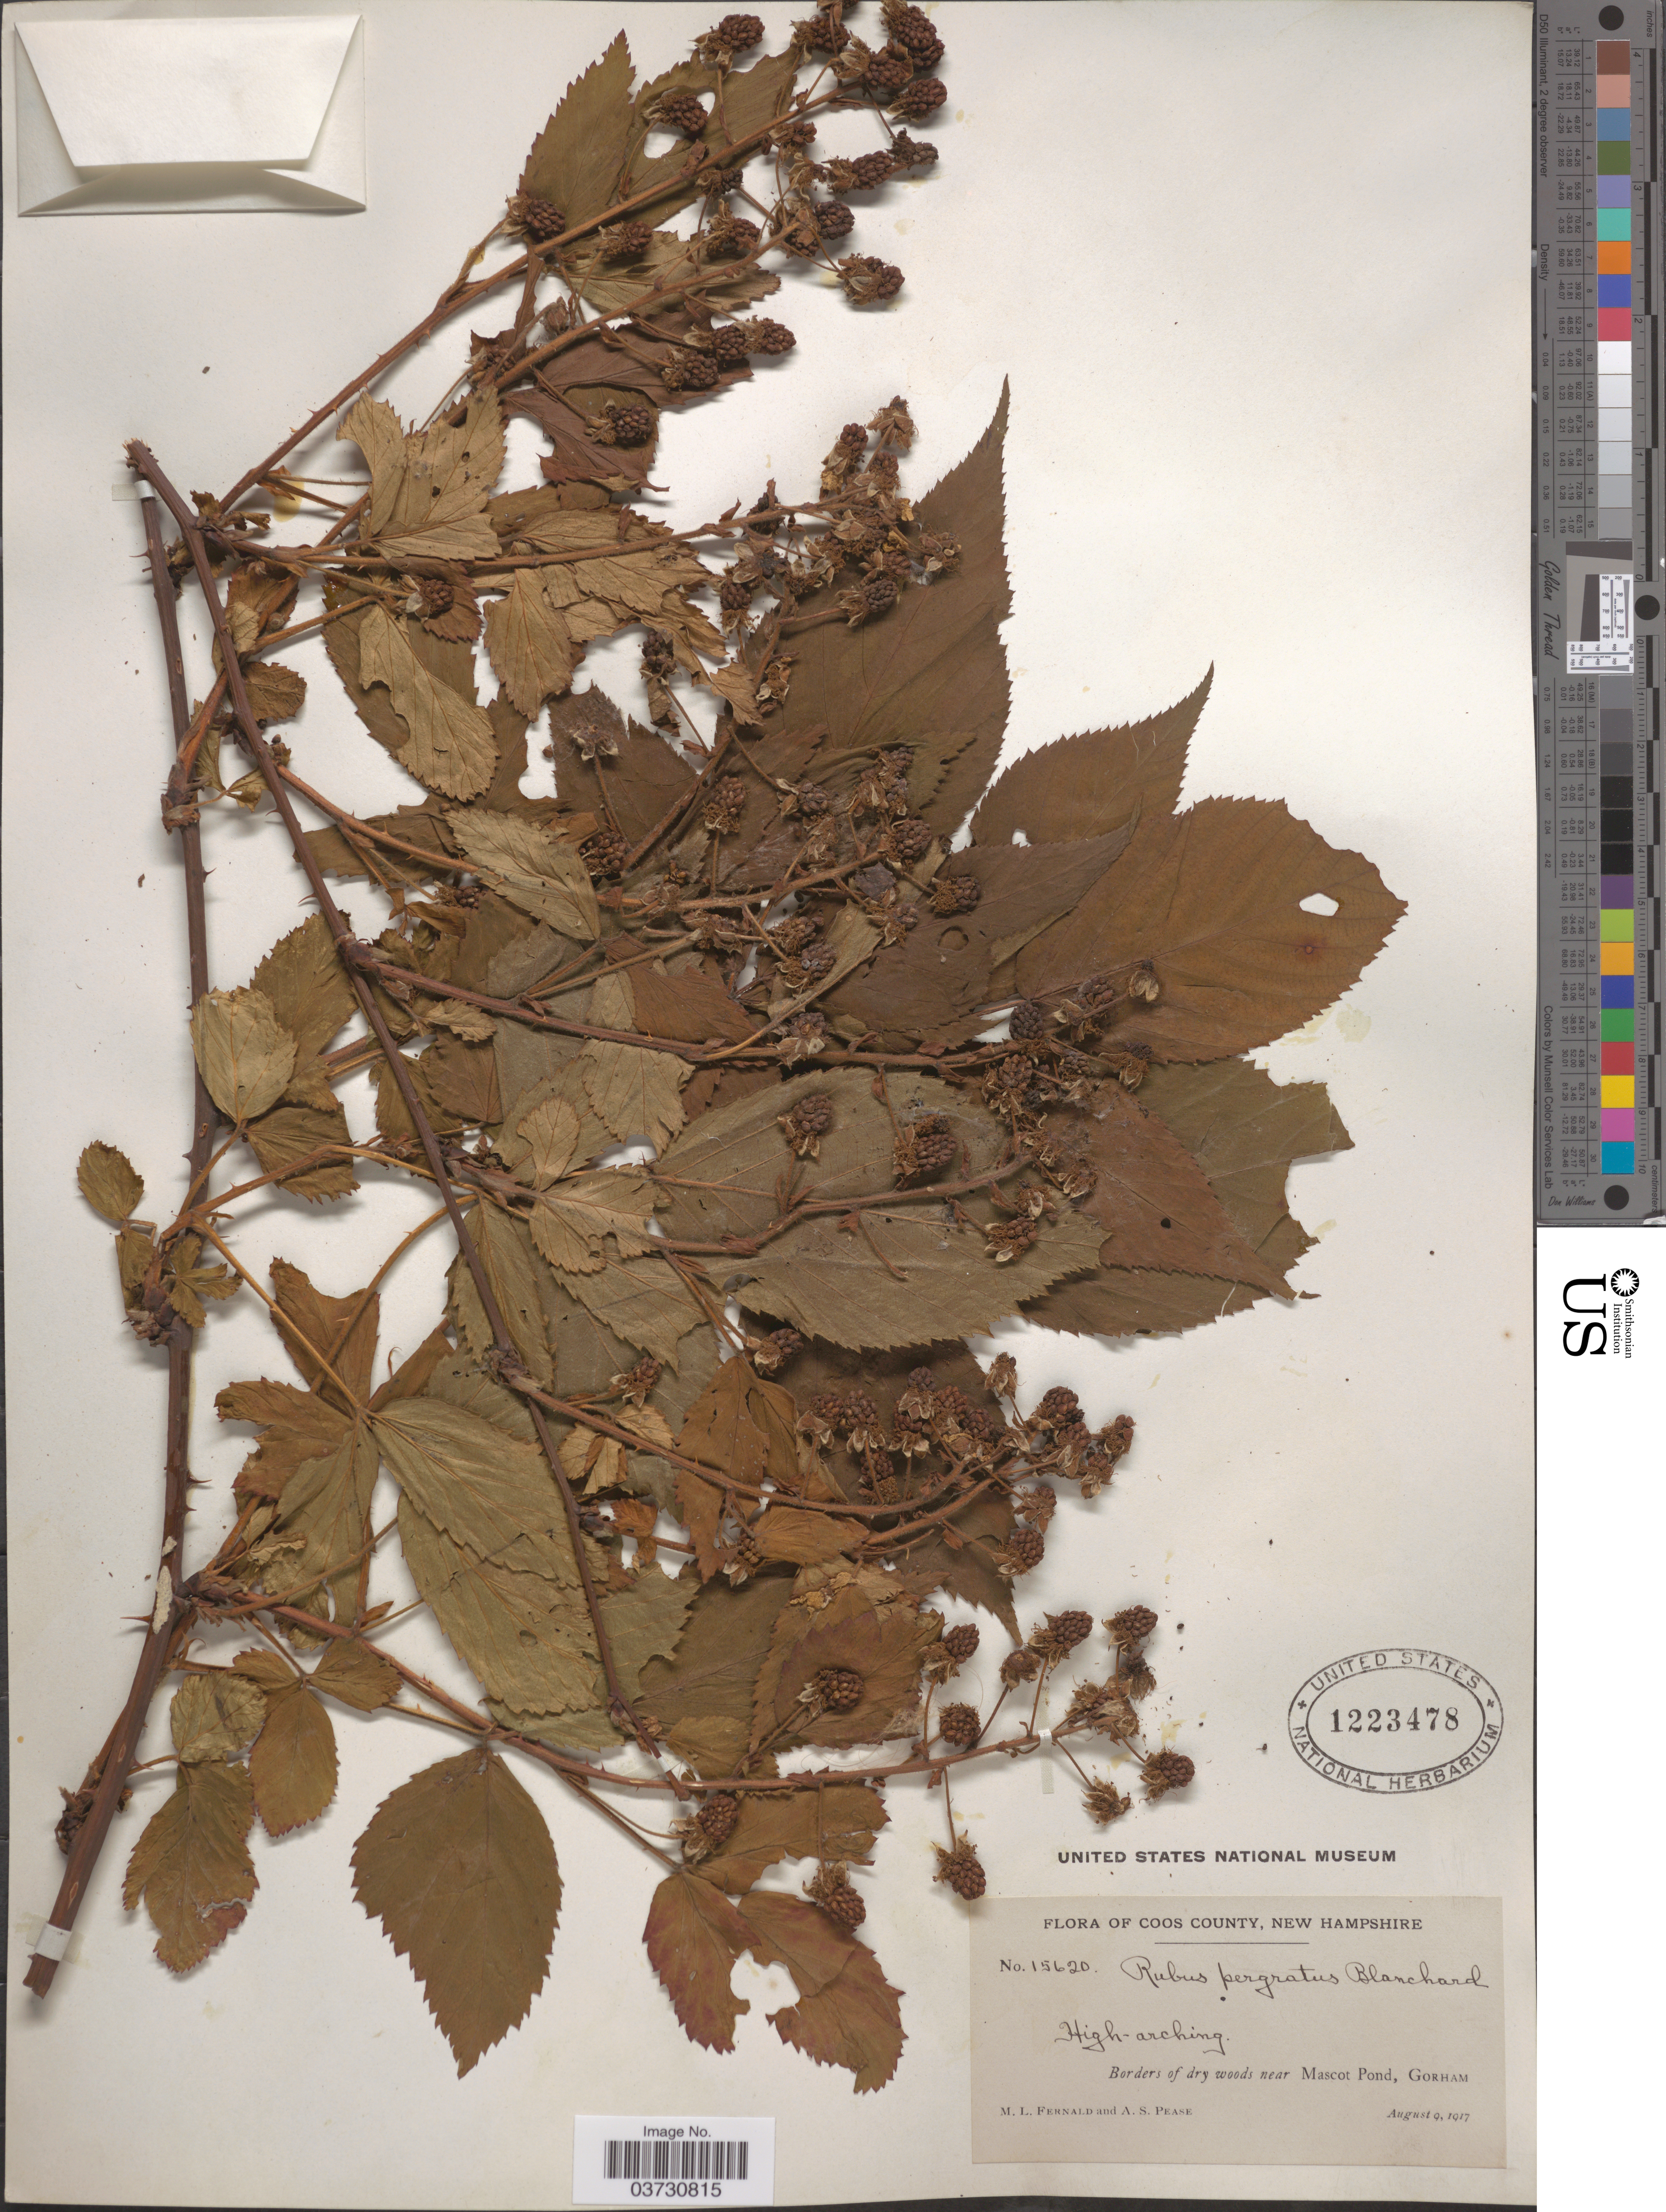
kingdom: Plantae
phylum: Tracheophyta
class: Magnoliopsida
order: Rosales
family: Rosaceae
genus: Rubus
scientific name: Rubus pergratus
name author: Blanch.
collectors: M. L. Fernald & A. S. Pease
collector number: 15620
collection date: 1917-08-09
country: United States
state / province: New Hampshire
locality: Coos County. Near Mascot Pond, Gorham.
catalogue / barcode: US 1223478